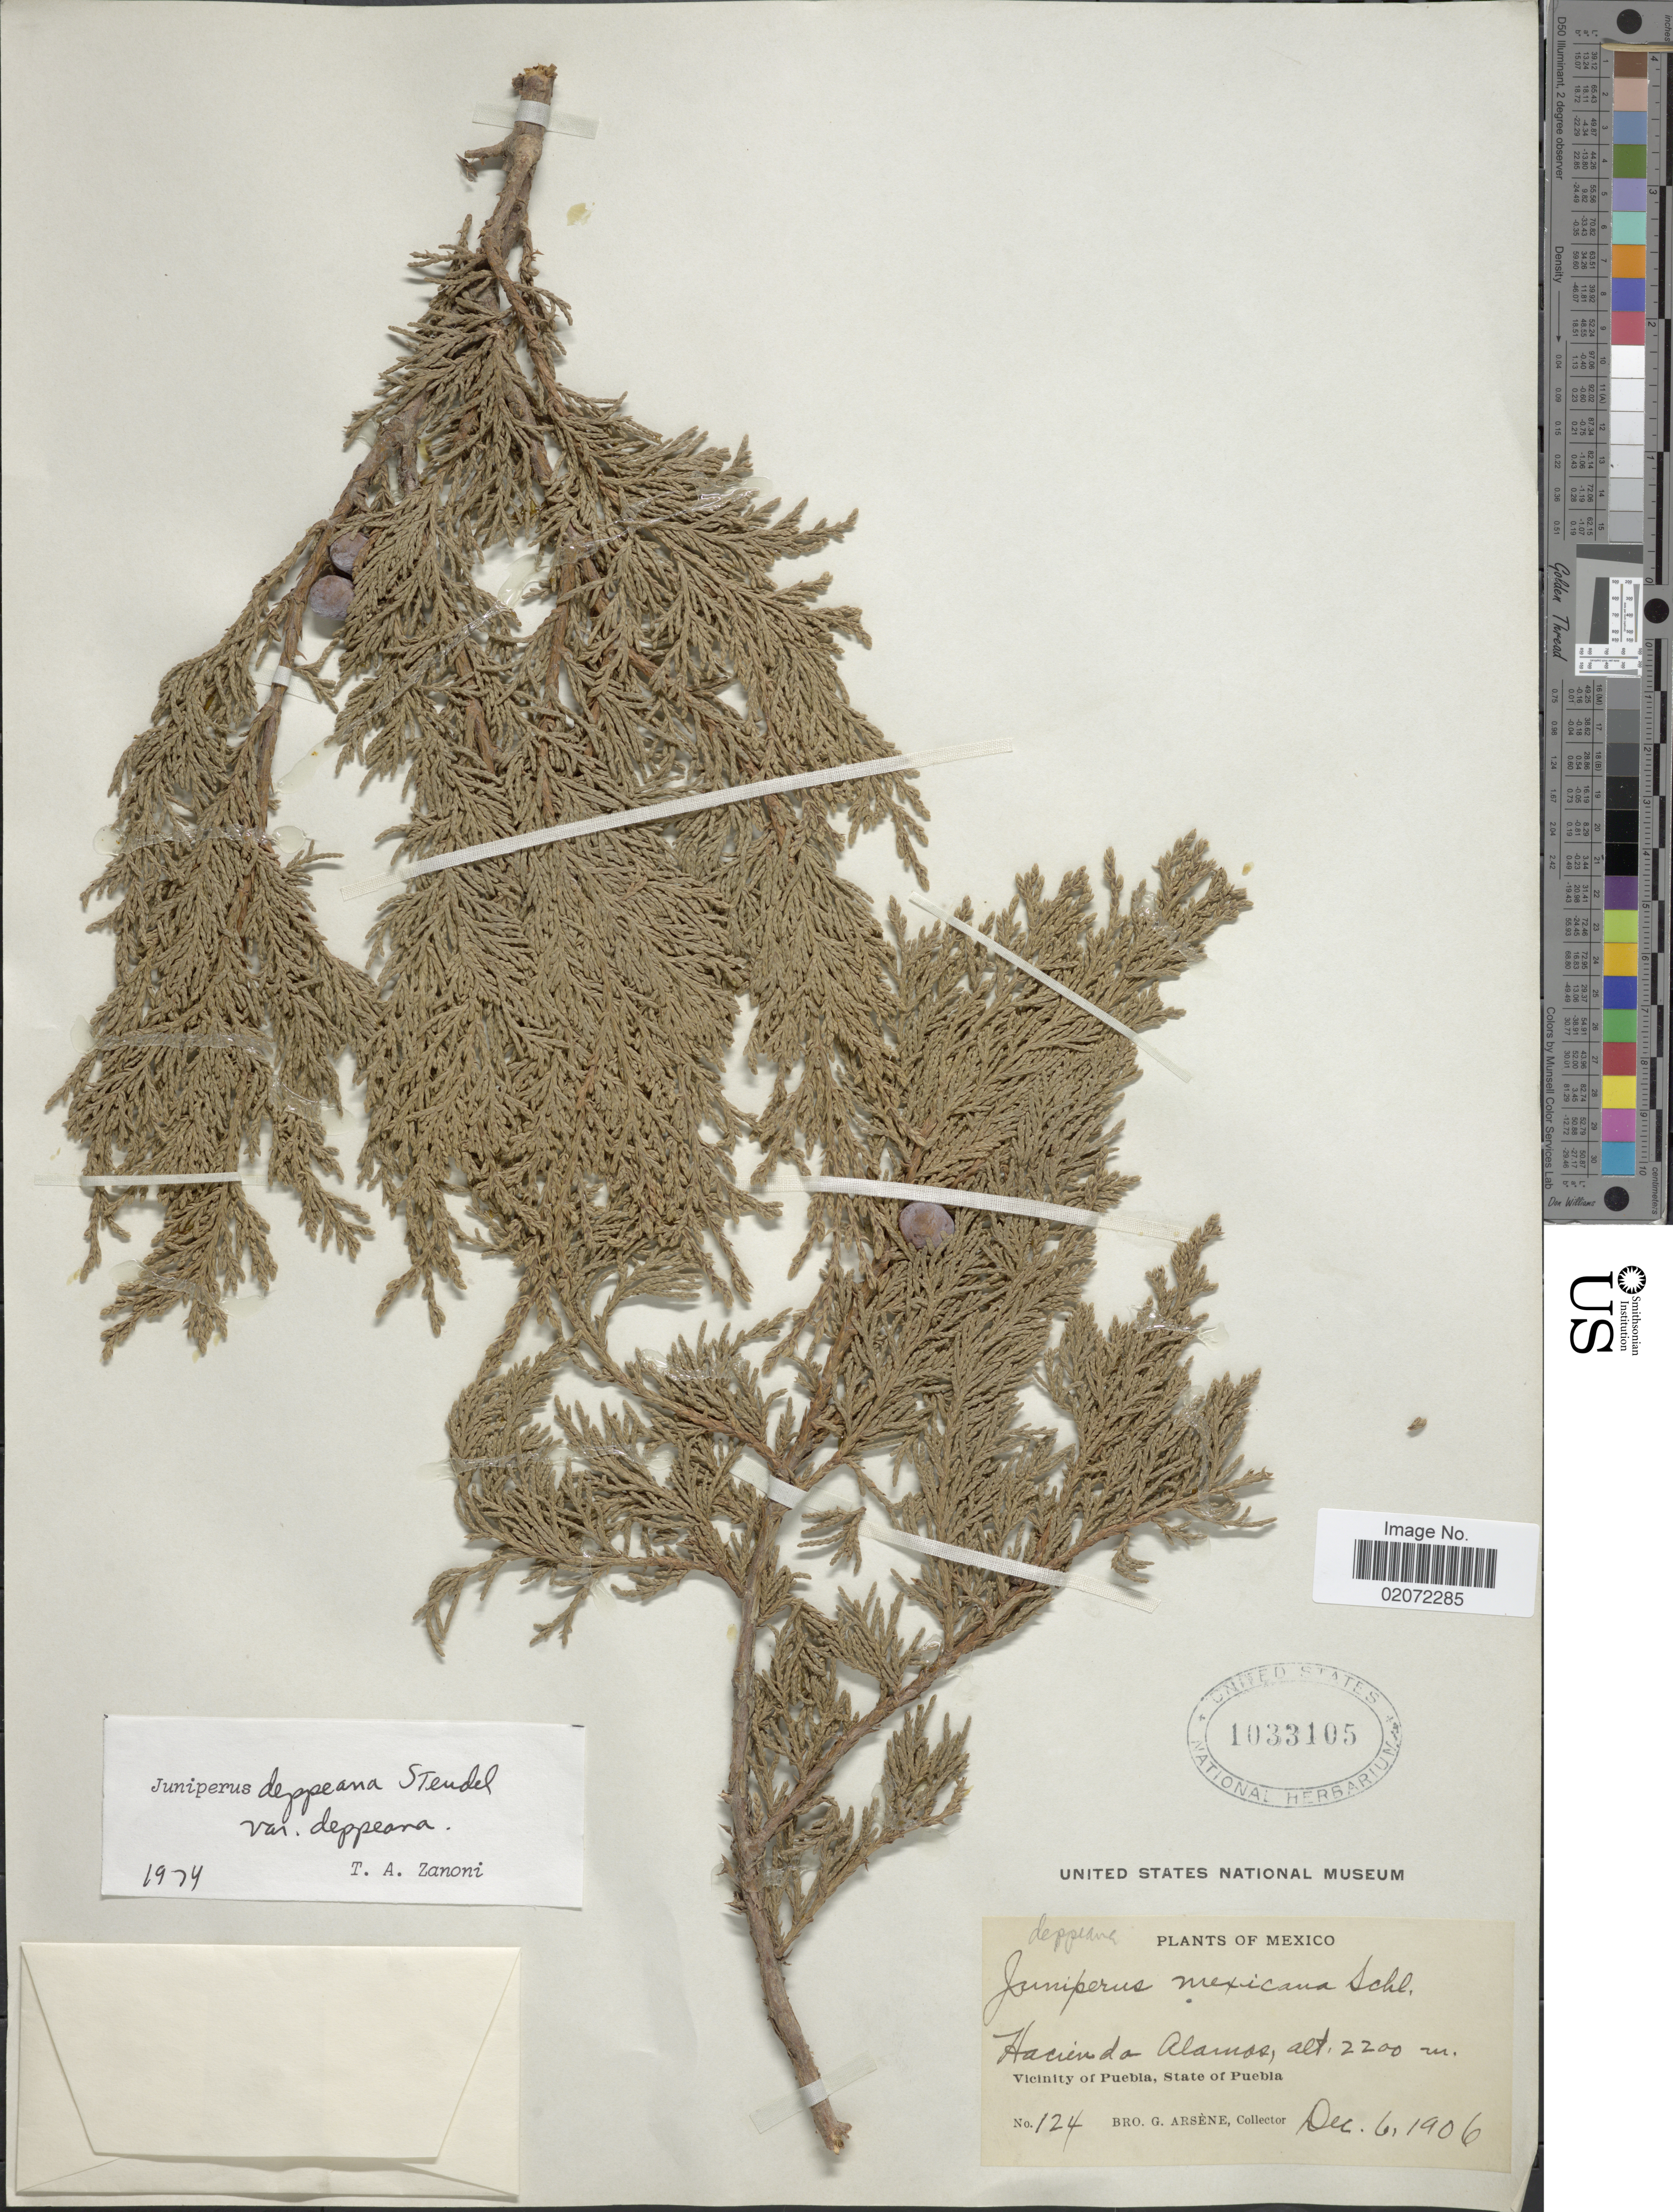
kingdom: Plantae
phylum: Tracheophyta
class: Pinopsida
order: Pinales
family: Cupressaceae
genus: Juniperus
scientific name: Juniperus deppeana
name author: Steud.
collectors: Bro. G. Arsène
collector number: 124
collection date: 1906-12-06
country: Mexico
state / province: Puebla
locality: Hacienda Alamos. Vicinity of Puebla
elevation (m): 2200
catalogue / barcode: US 1033105